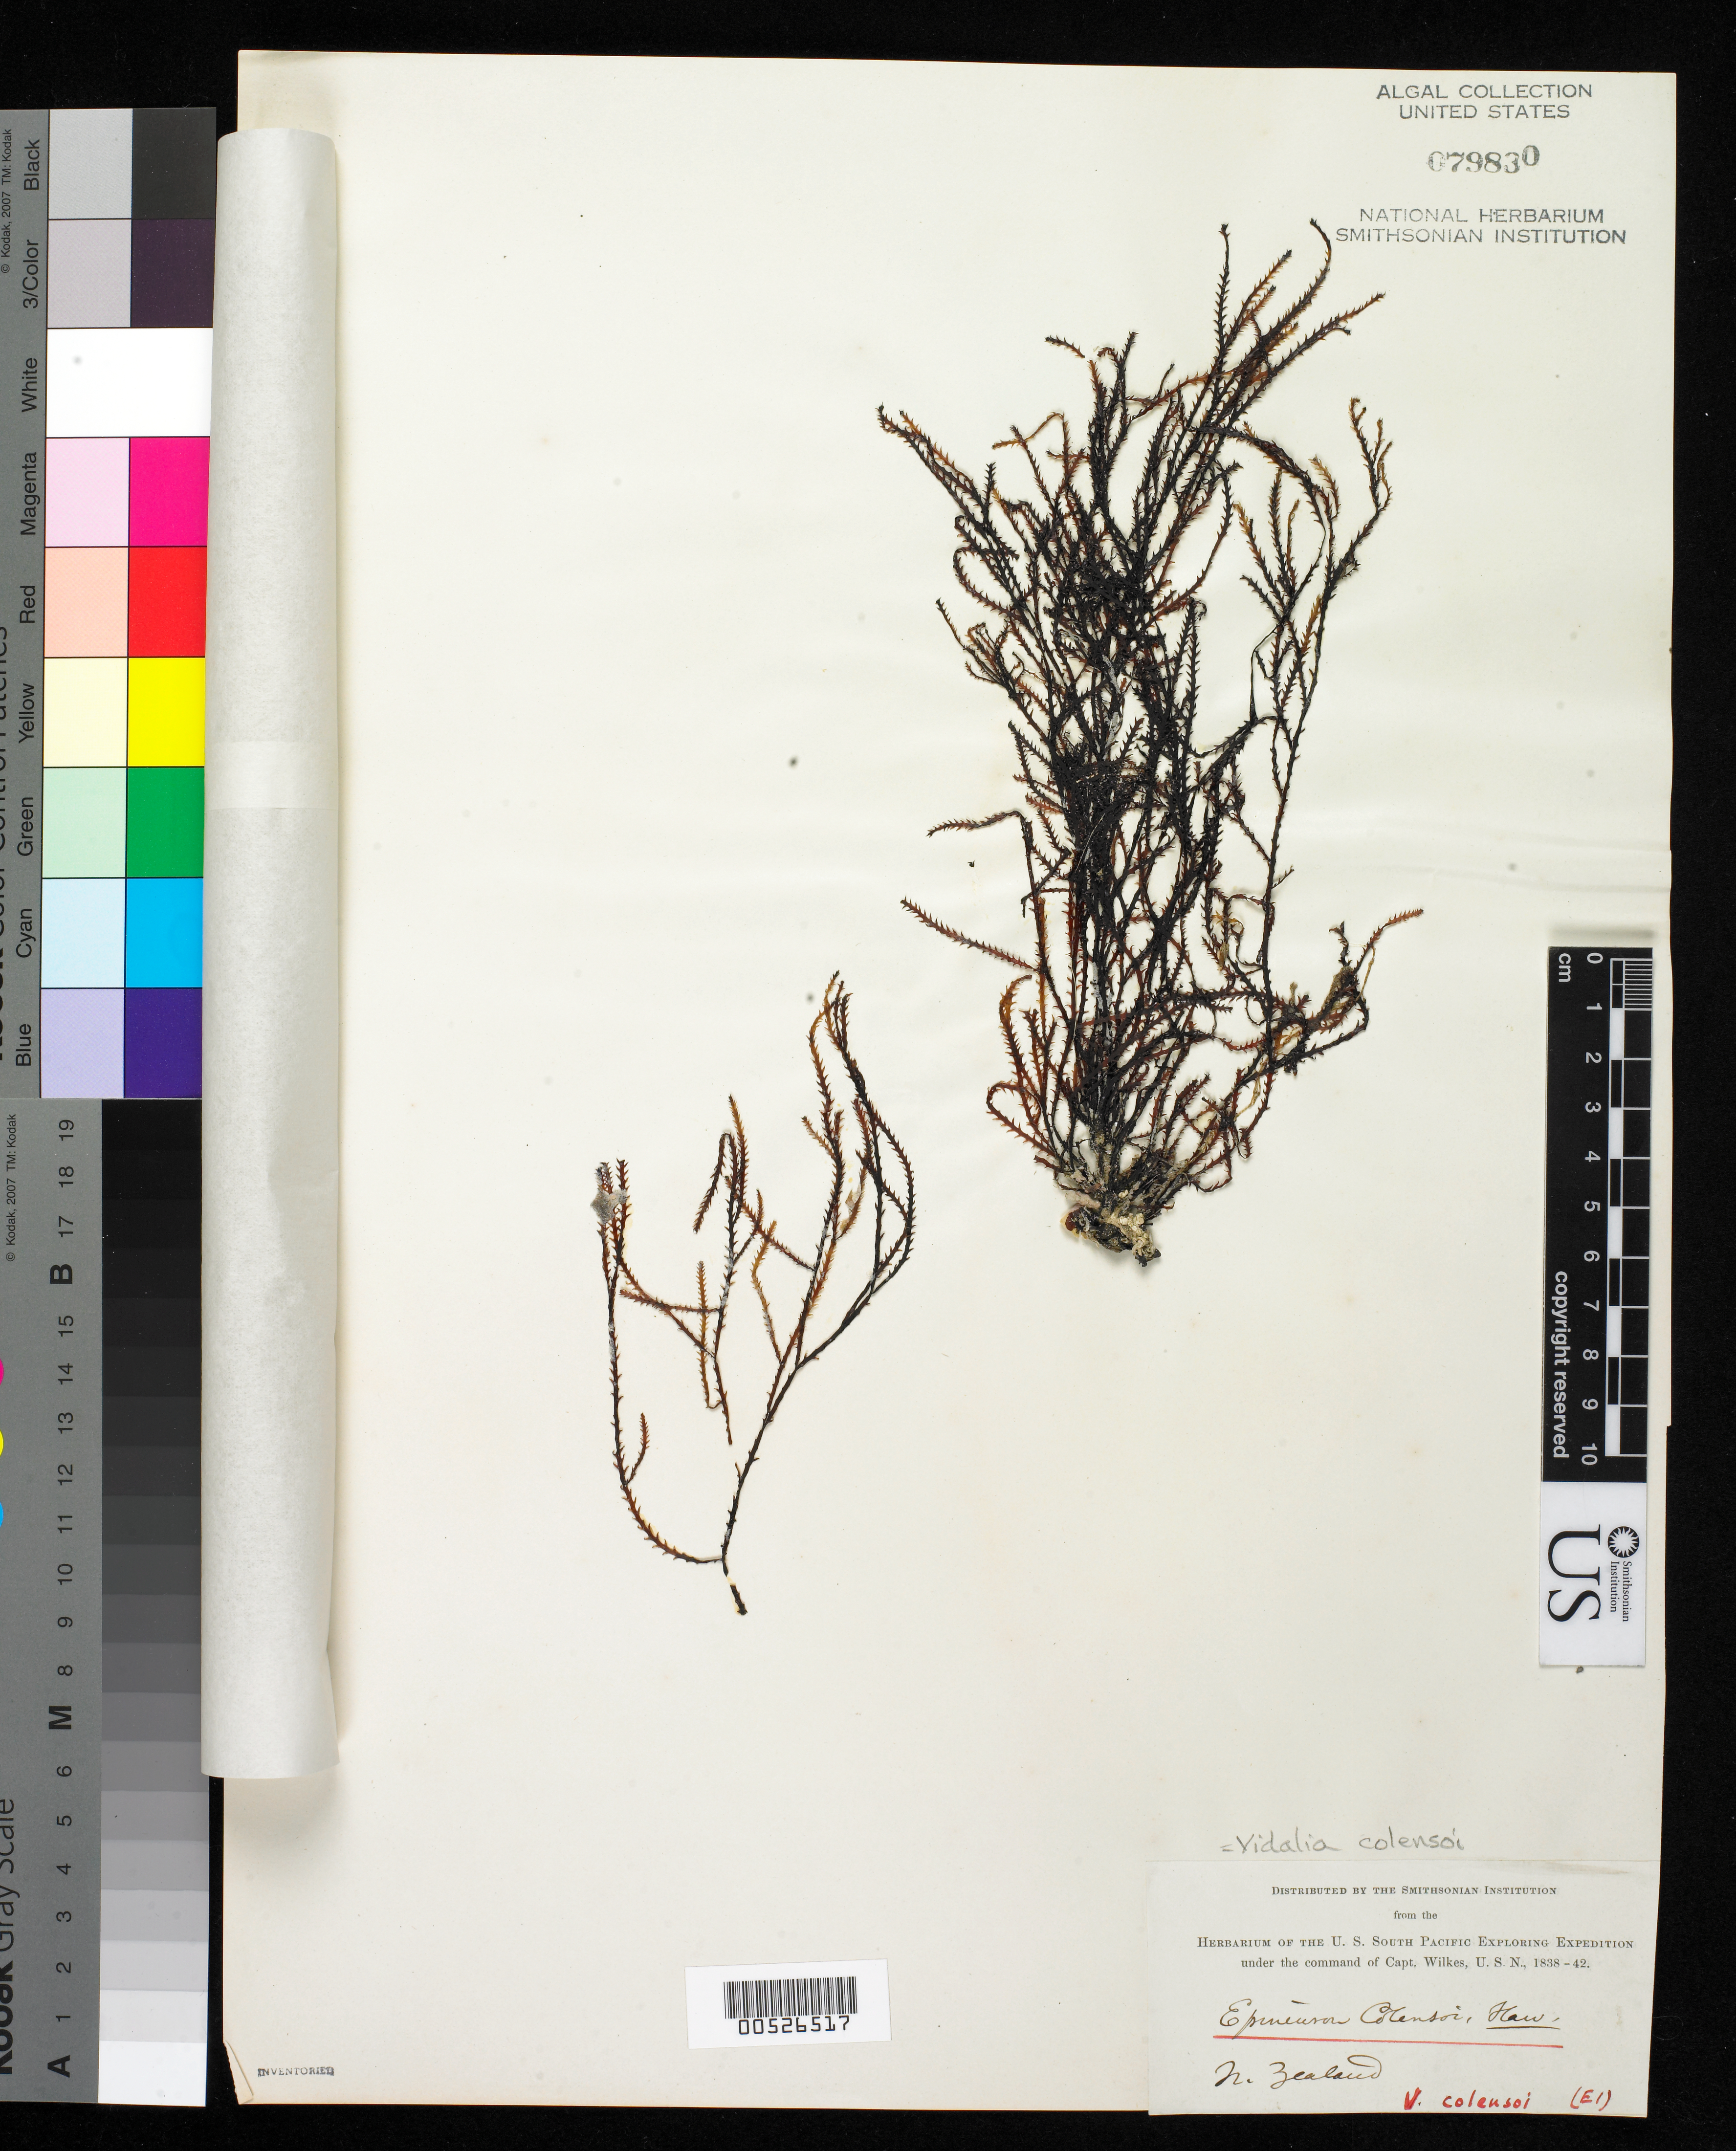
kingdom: Plantae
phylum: Rhodophyta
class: Florideophyceae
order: Ceramiales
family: Rhodomelaceae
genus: Vidalia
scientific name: Vidalia colensoi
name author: (Hook. f. & Harv.) J. Agardh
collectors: W. D. Brackenridge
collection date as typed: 1840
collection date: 1840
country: New Zealand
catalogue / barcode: US 79830